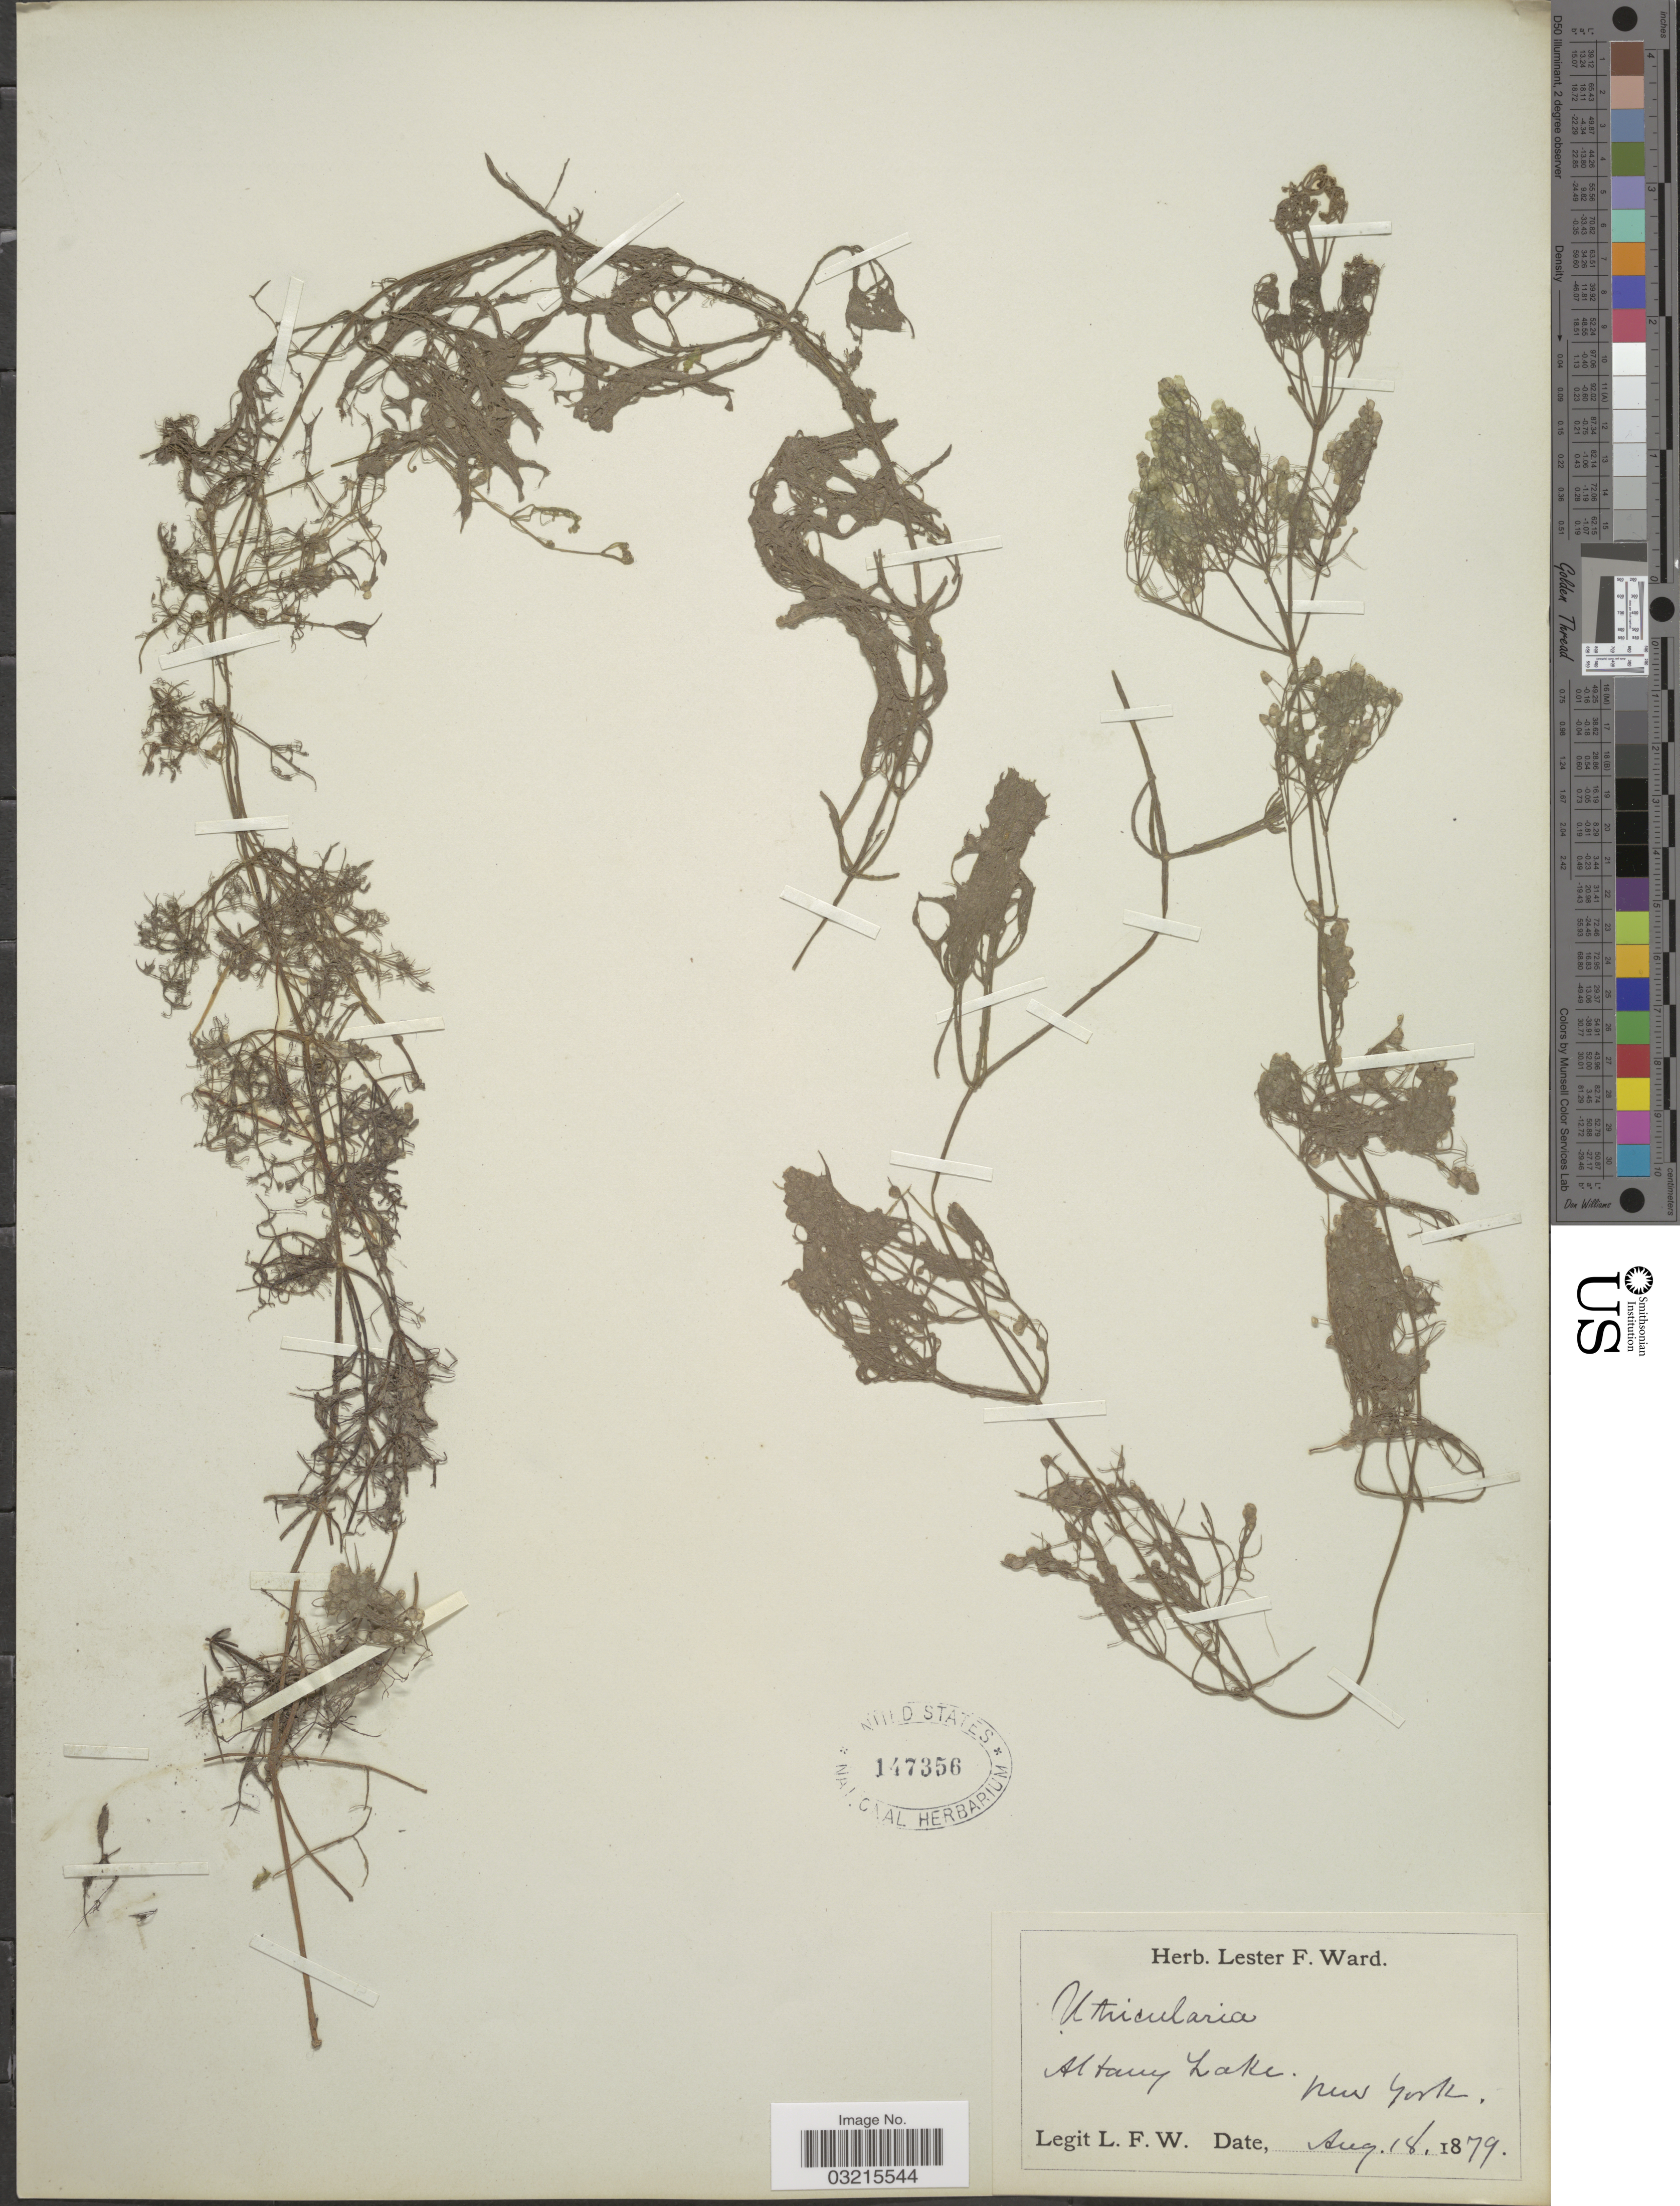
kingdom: Plantae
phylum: Tracheophyta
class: Magnoliopsida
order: Lamiales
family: Lentibulariaceae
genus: Utricularia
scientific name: Utricularia purpurea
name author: Walter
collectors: L. F. Ward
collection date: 1879-08-18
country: United States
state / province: New York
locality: Albany Lake. New York.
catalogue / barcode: US 147356